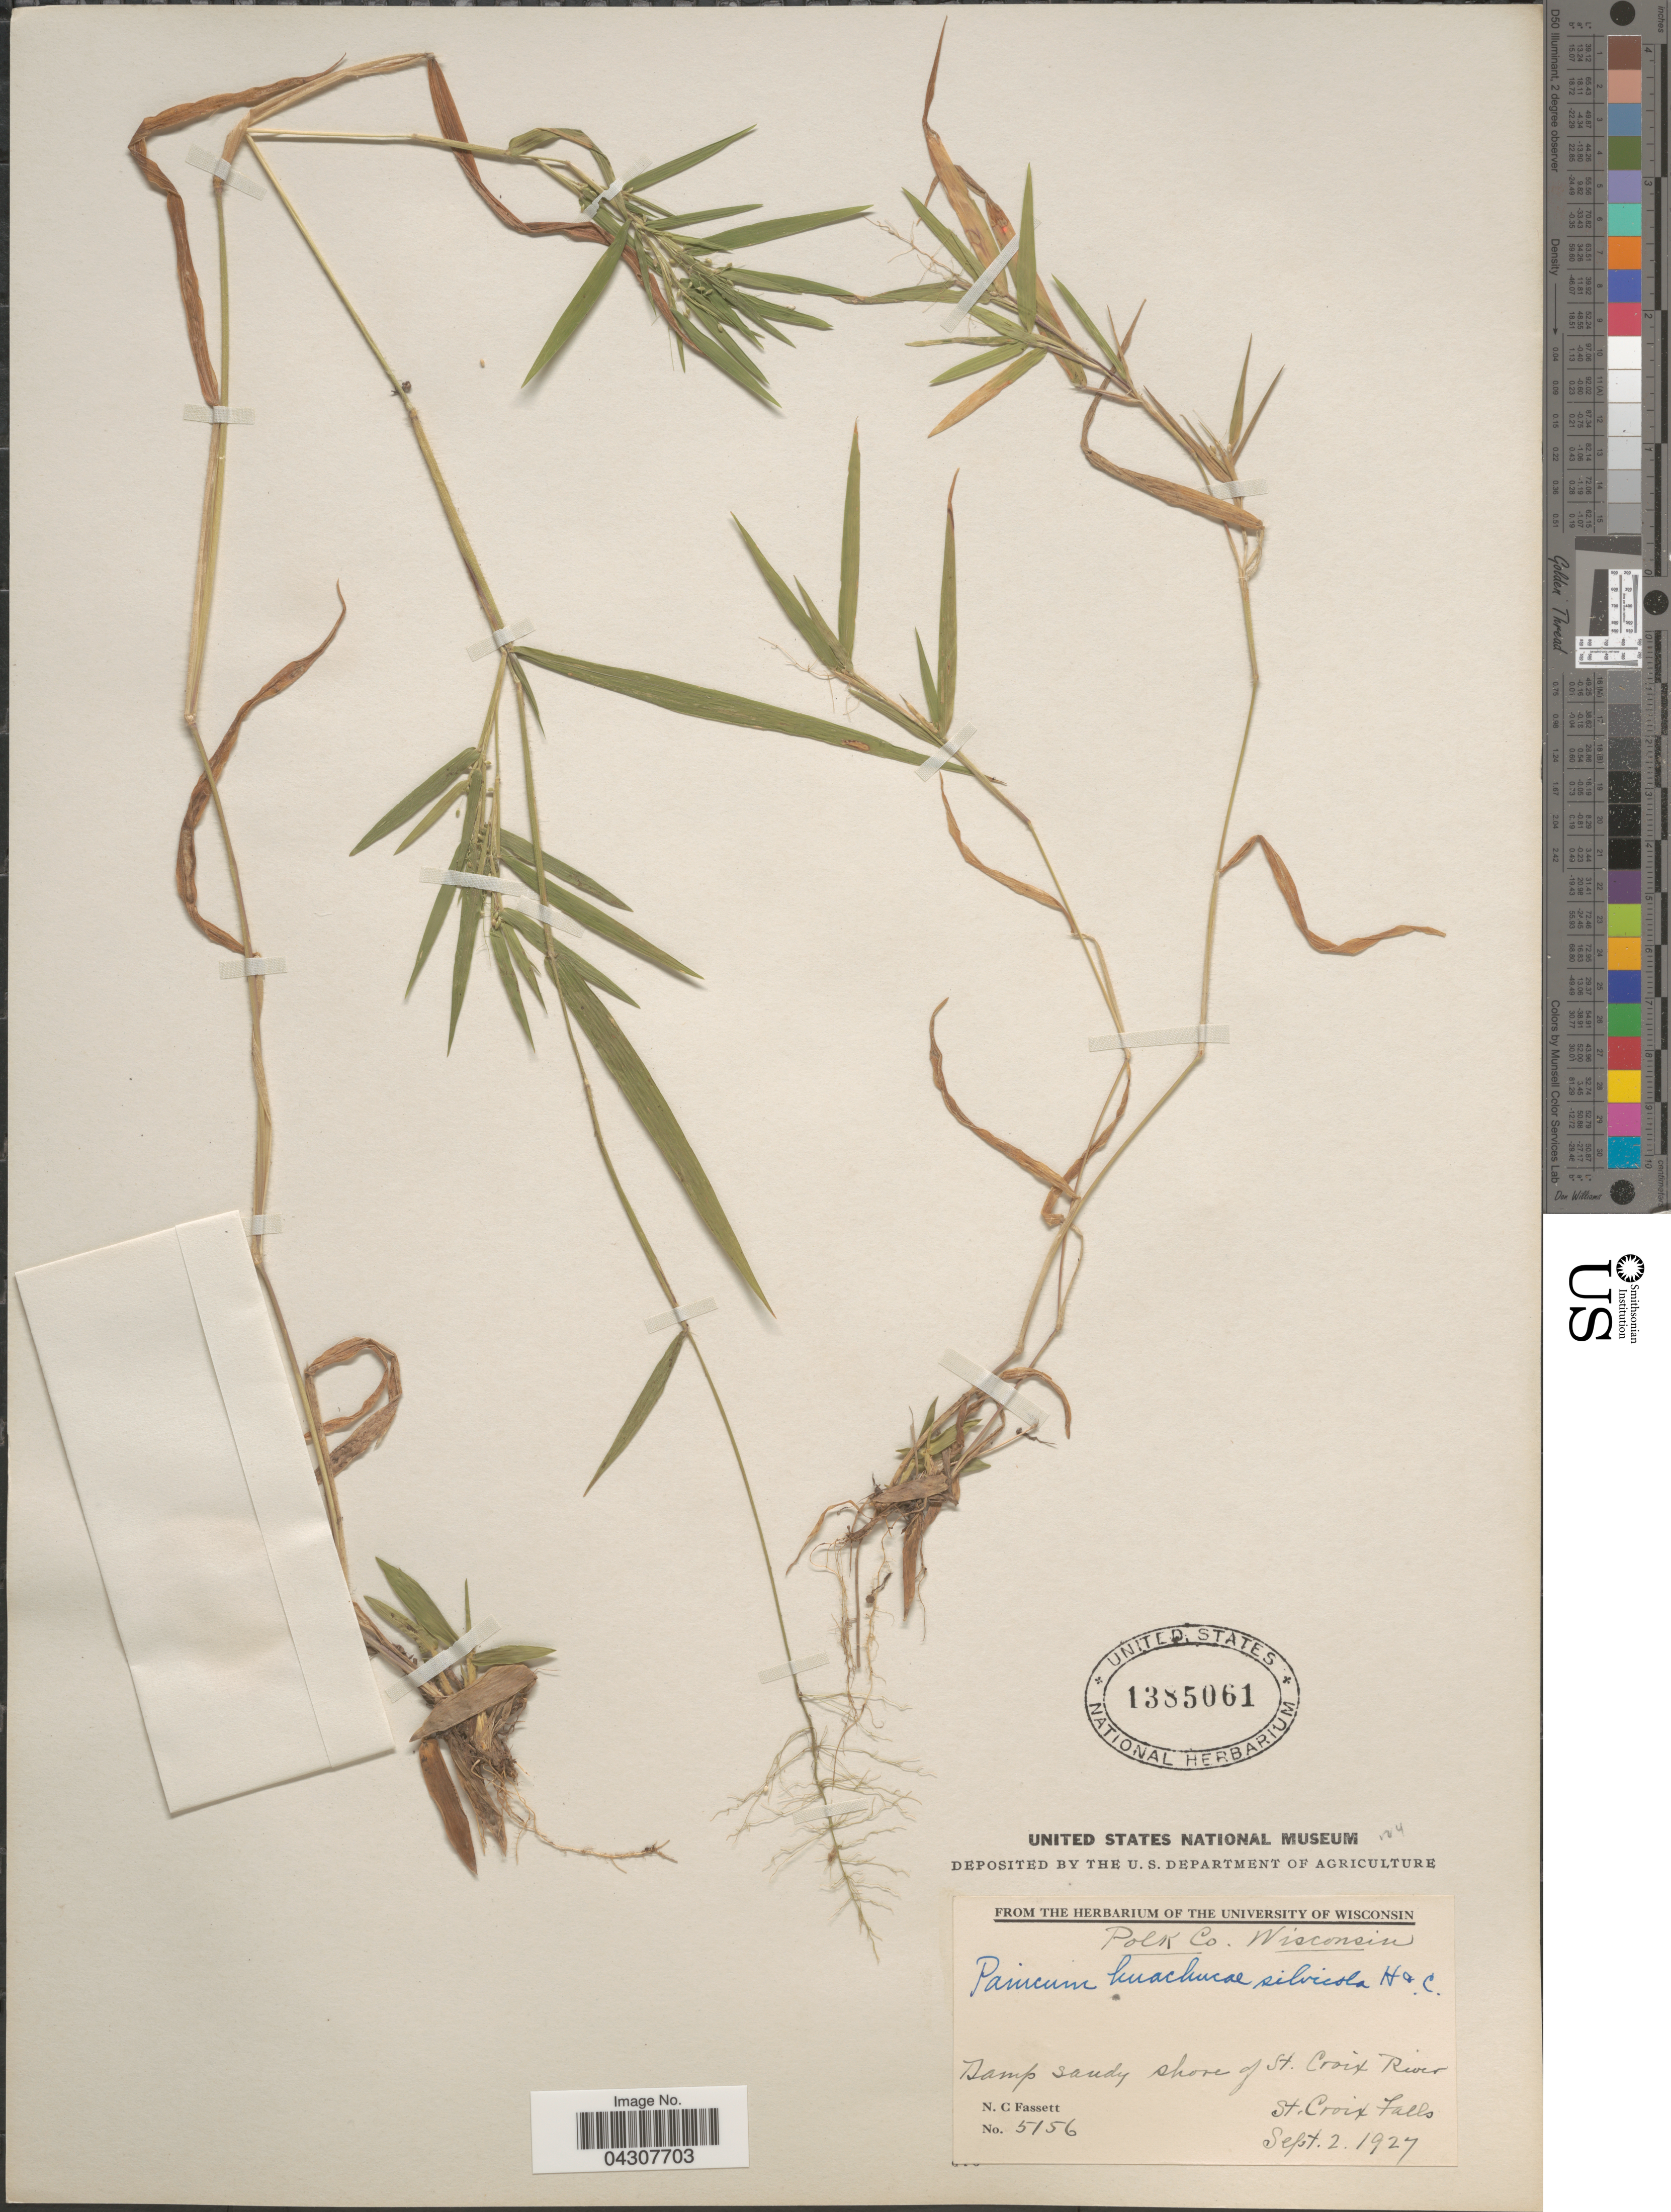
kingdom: Plantae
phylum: Tracheophyta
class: Liliopsida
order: Poales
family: Poaceae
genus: Dichanthelium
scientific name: Dichanthelium acuminatum var. acuminatum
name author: (Sw.) Gould & C.A. Clark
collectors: N. C. Fassett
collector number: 5156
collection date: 1927-09-02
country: United States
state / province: Wisconsin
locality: Polk Co. Damp sandy shore of St. Croix River. St. Croix Falls.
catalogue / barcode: US 1385061